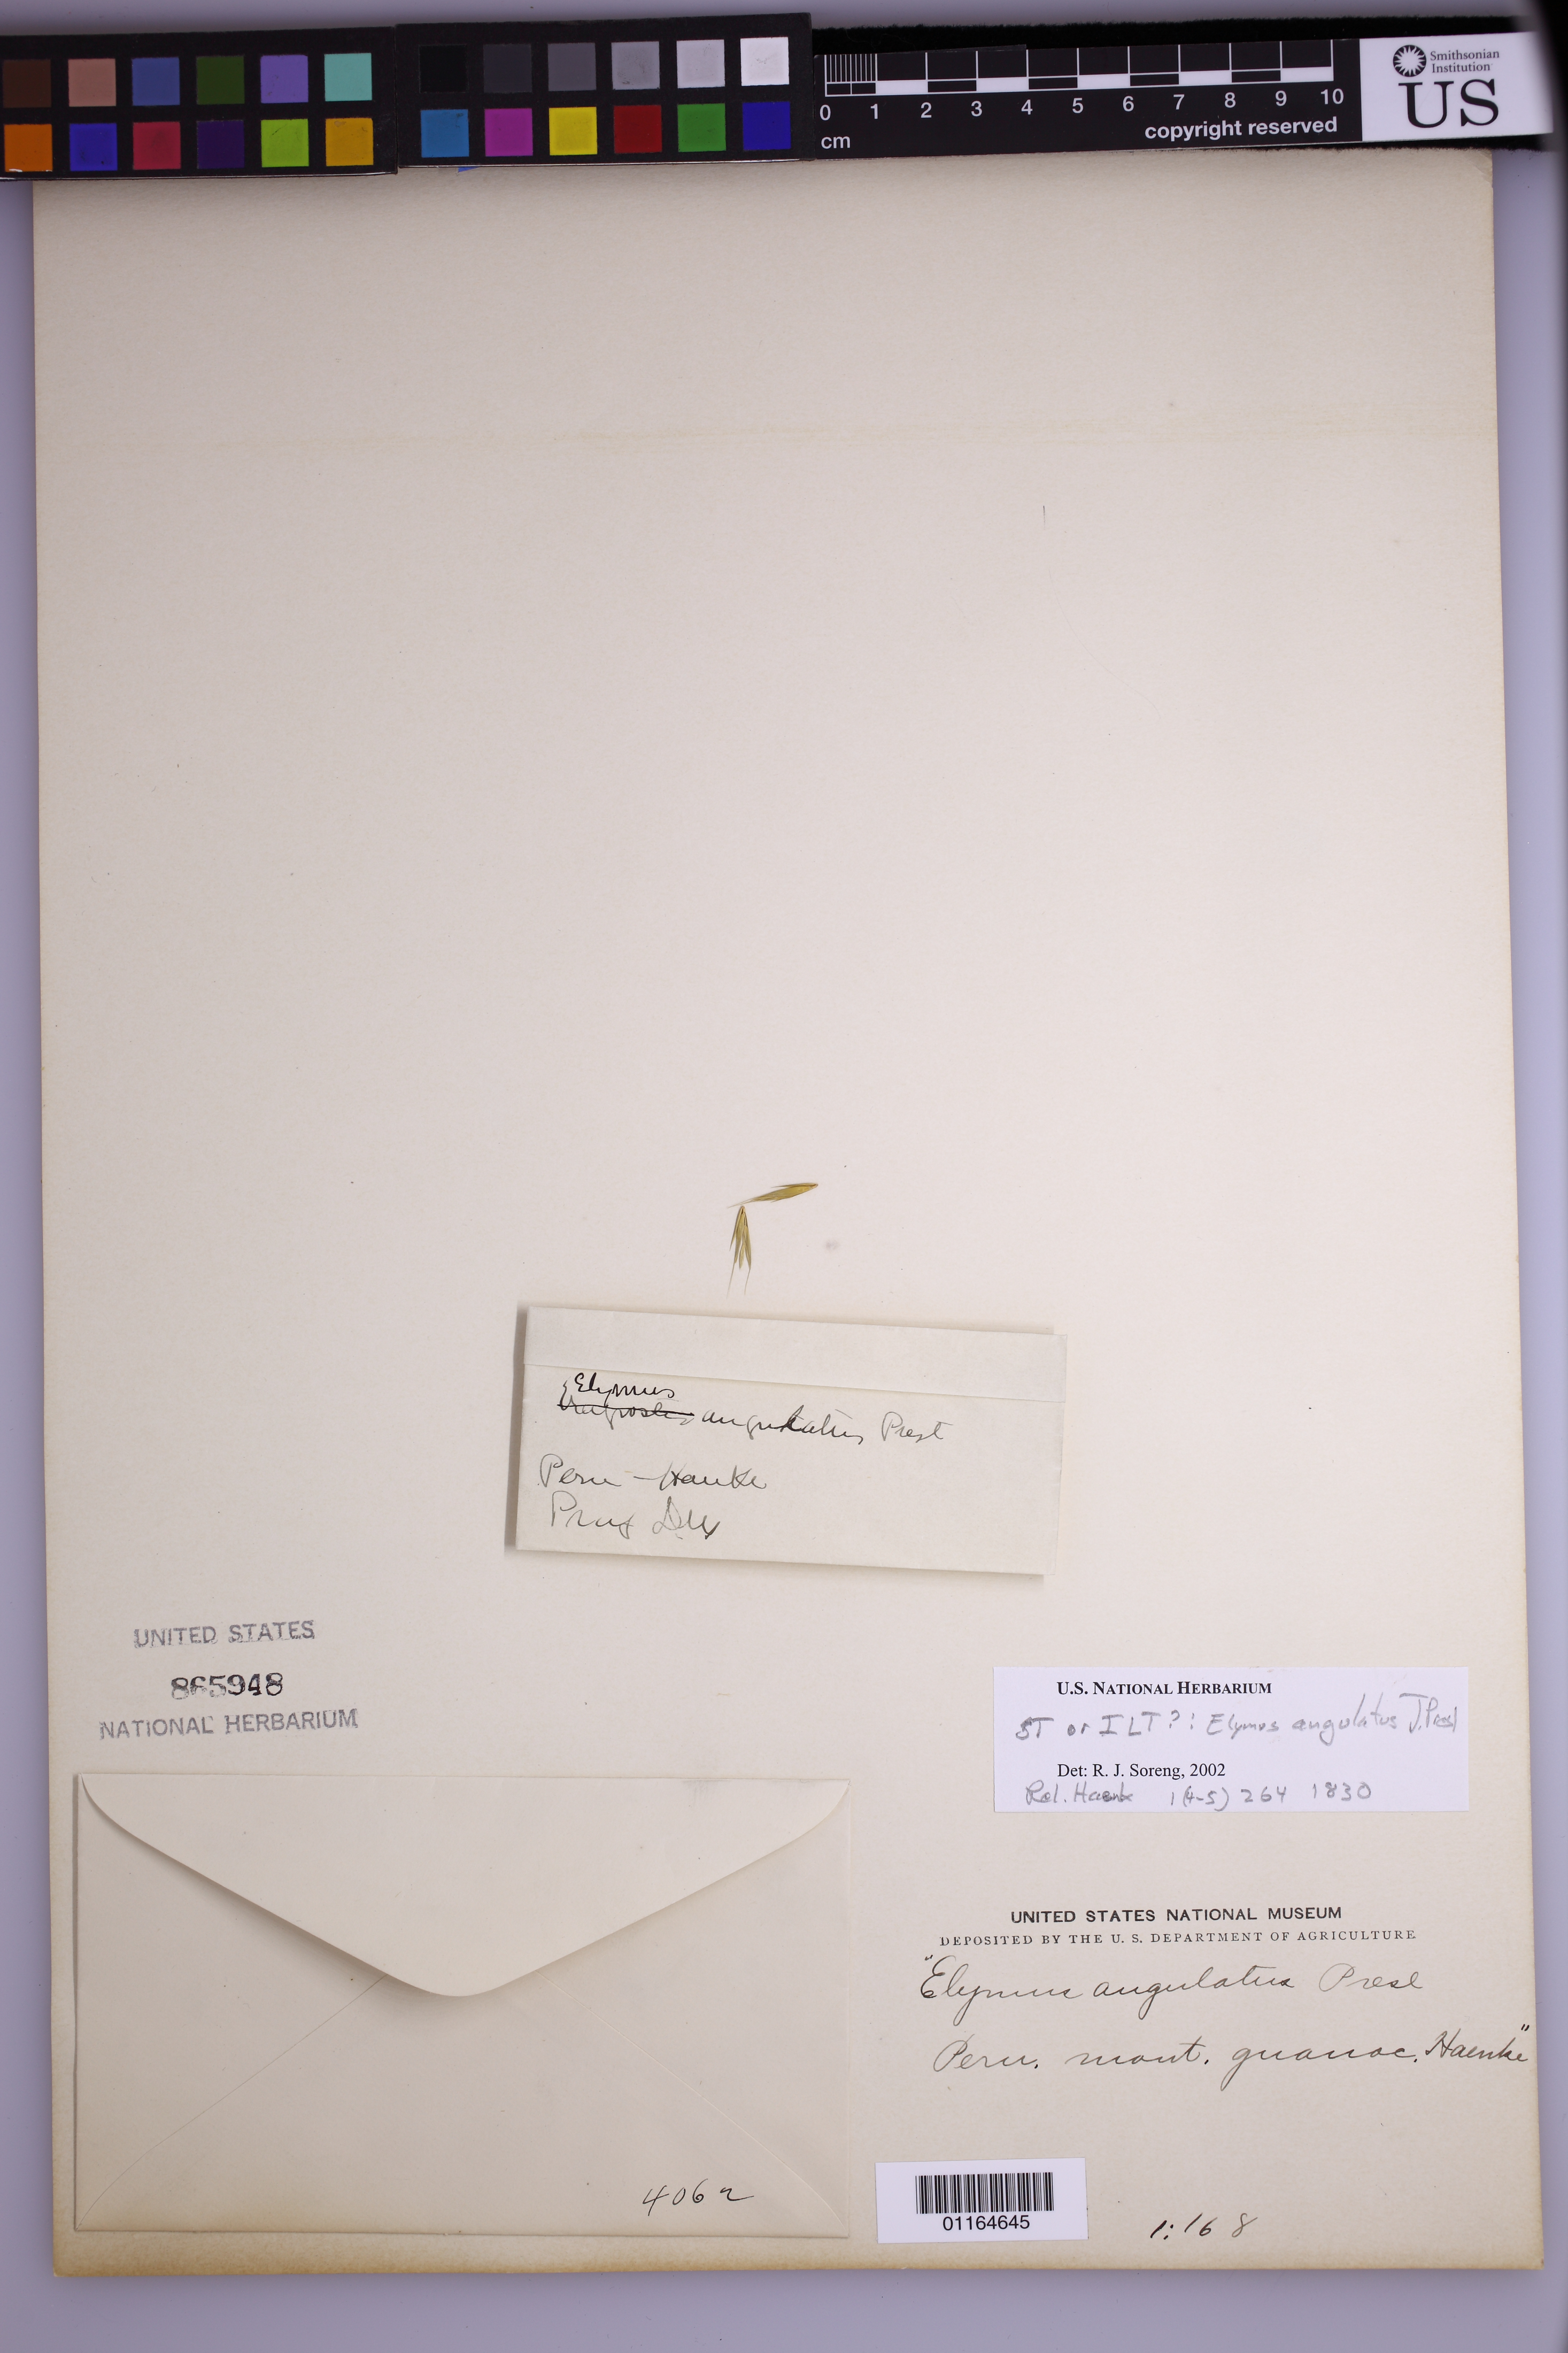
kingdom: Plantae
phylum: Tracheophyta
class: Liliopsida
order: Poales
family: Poaceae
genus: Elymus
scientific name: Elymus angulatus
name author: J. Presl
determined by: Soreng, Robert J., Research Associate (BOT), Smithsonian Institution - National Museum of Natural History (UNITED STATES)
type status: Type Collection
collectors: T. P. X. Haenke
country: Peru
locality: "mont. guanoc."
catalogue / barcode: US 865948